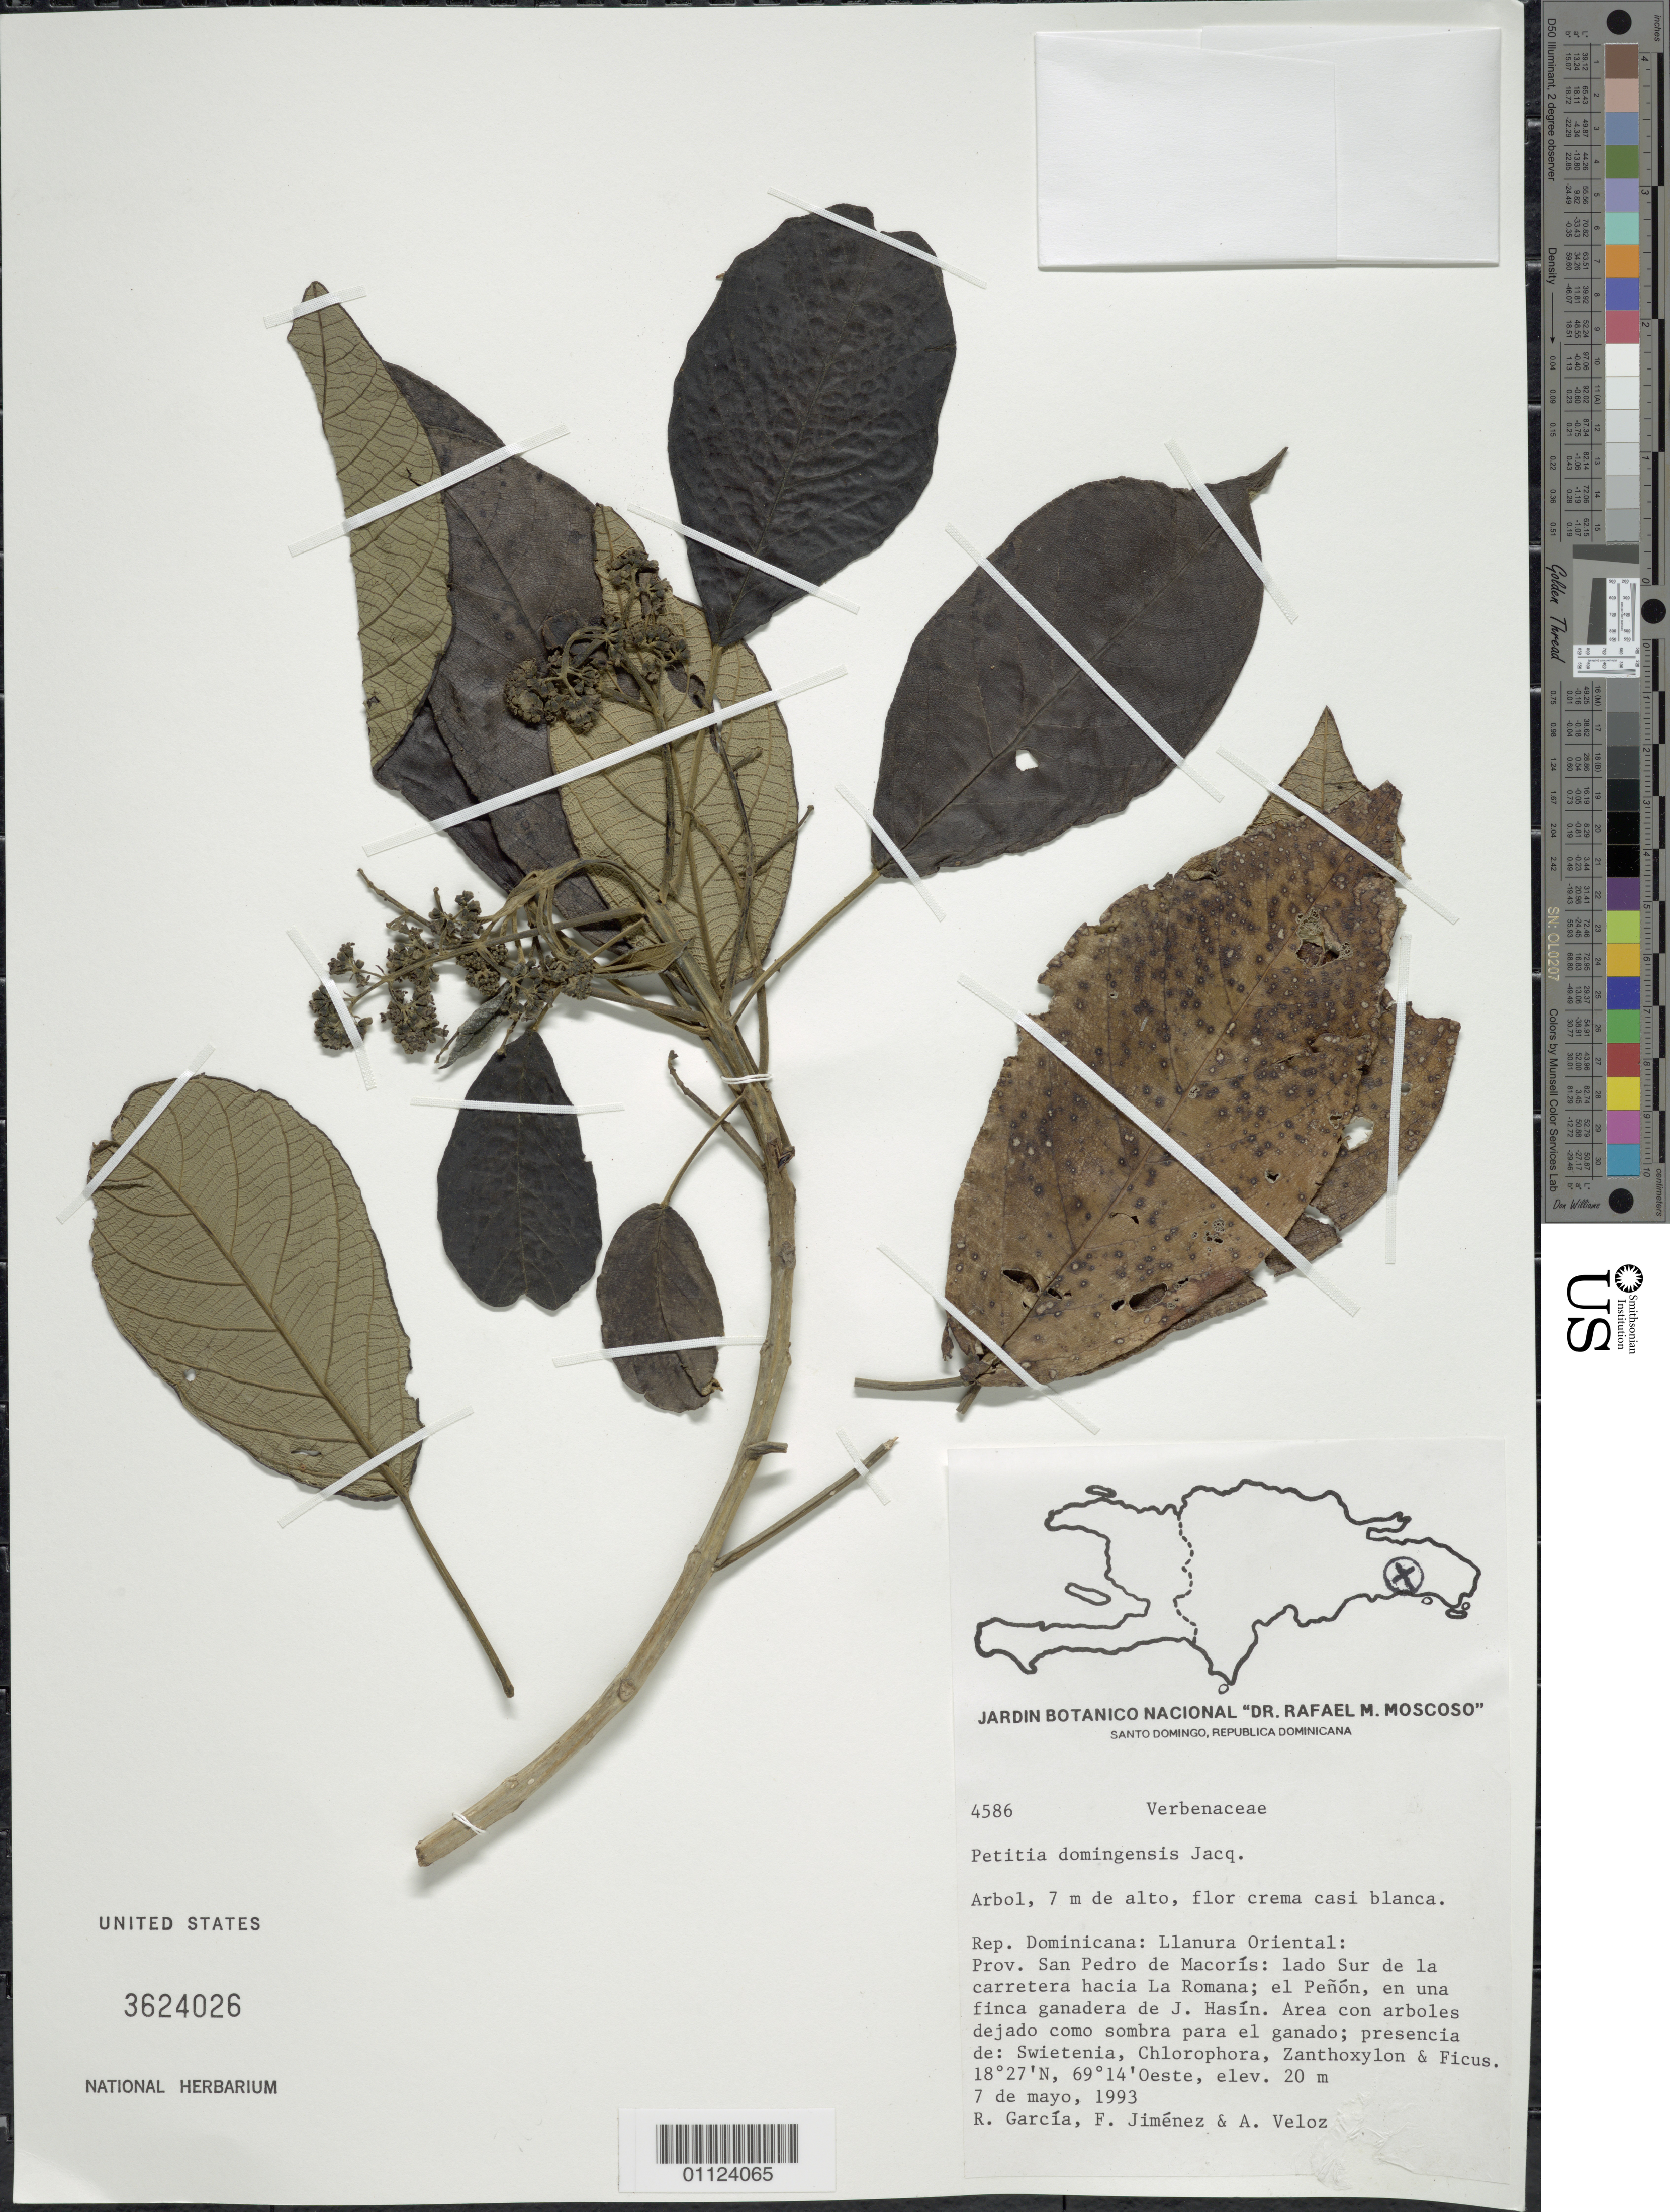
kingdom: Plantae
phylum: Tracheophyta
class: Magnoliopsida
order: Lamiales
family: Lamiaceae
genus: Petitia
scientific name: Petitia domingensis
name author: Jacq.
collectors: R. G. García, F. Jiménez & A. Veloz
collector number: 4586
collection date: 1993-05-07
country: Dominican Republic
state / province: San Pedro de Macorís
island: Hispaniola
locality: Llanura Oriental, lado Sur de la carretera hacia La Romana; el Peñón, en una finca ganadera de J. Hasín.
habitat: Area con arboles dejado como sombra para el ganado; presencia de: Swietenia, Chlorophora, Zanthoxylon & Ficus.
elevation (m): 20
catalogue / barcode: US 3624026